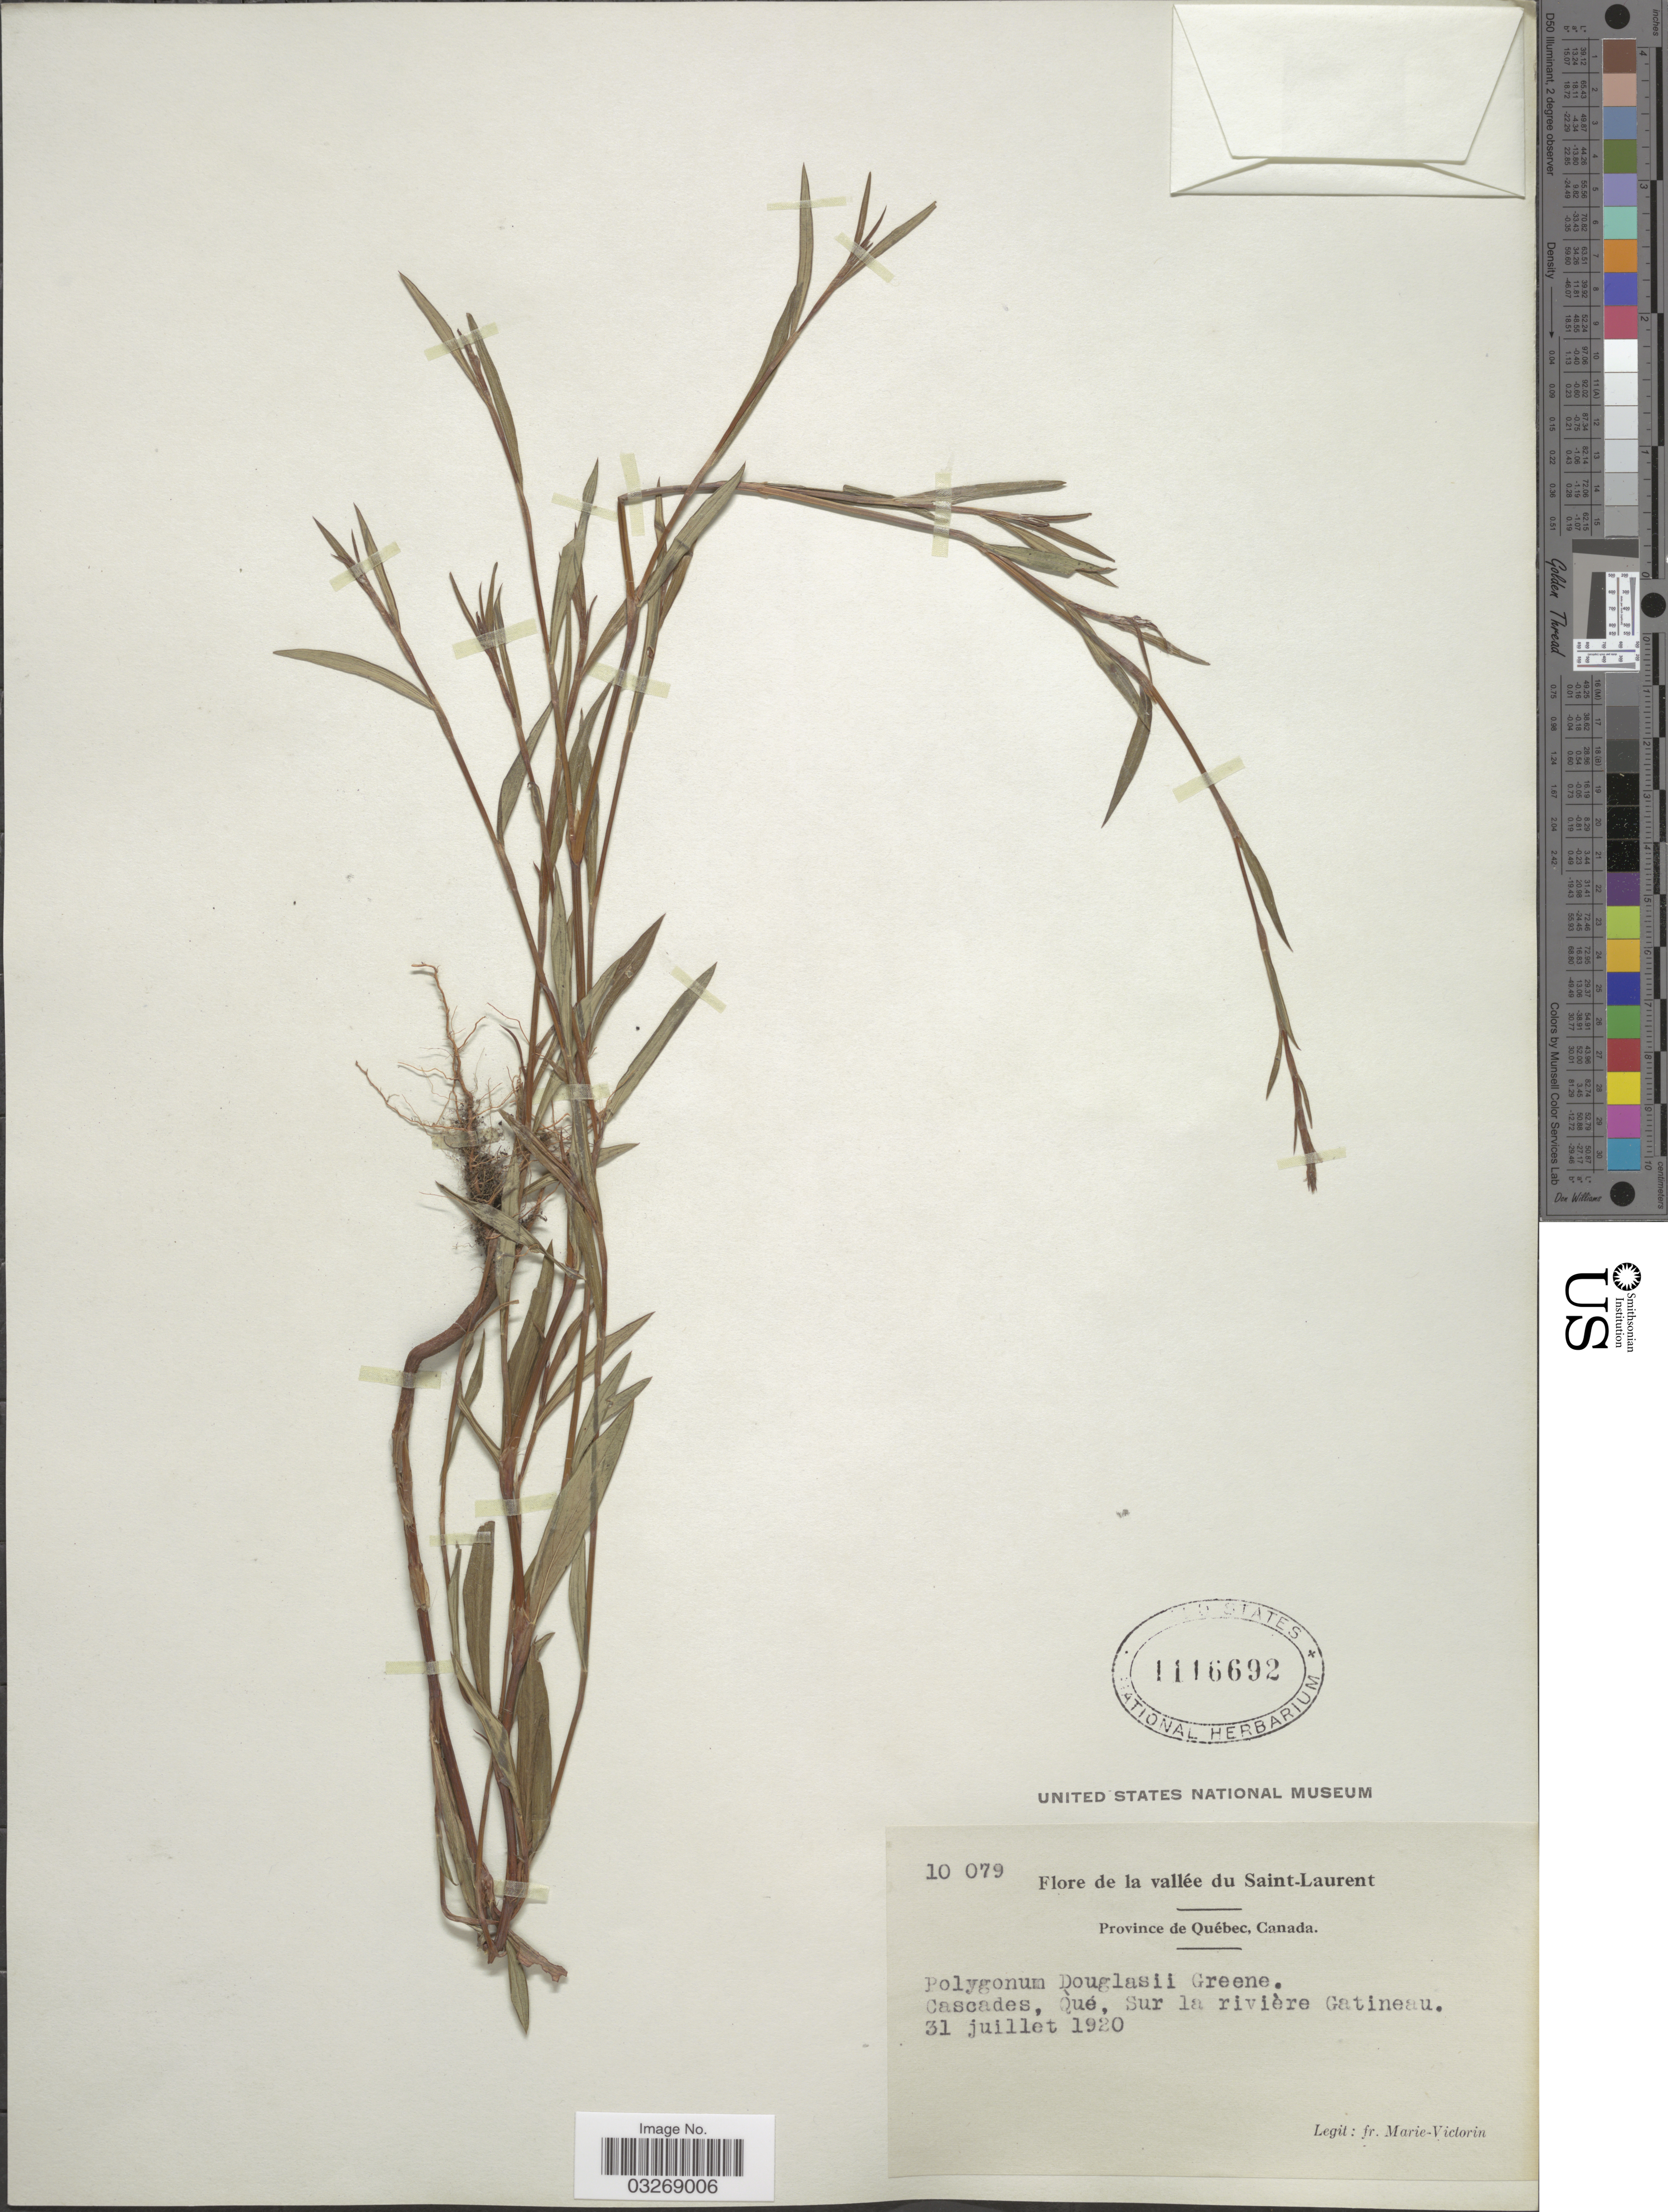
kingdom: Plantae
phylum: Tracheophyta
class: Magnoliopsida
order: Caryophyllales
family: Polygonaceae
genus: Polygonum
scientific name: Polygonum douglasii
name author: Greene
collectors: F. Marie-Victorin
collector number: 10079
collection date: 1920-07-31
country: Canada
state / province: Quebec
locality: Vallée du Saint-Laurent. Cascades. Sur la rivière Gatineau.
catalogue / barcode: US 1116692